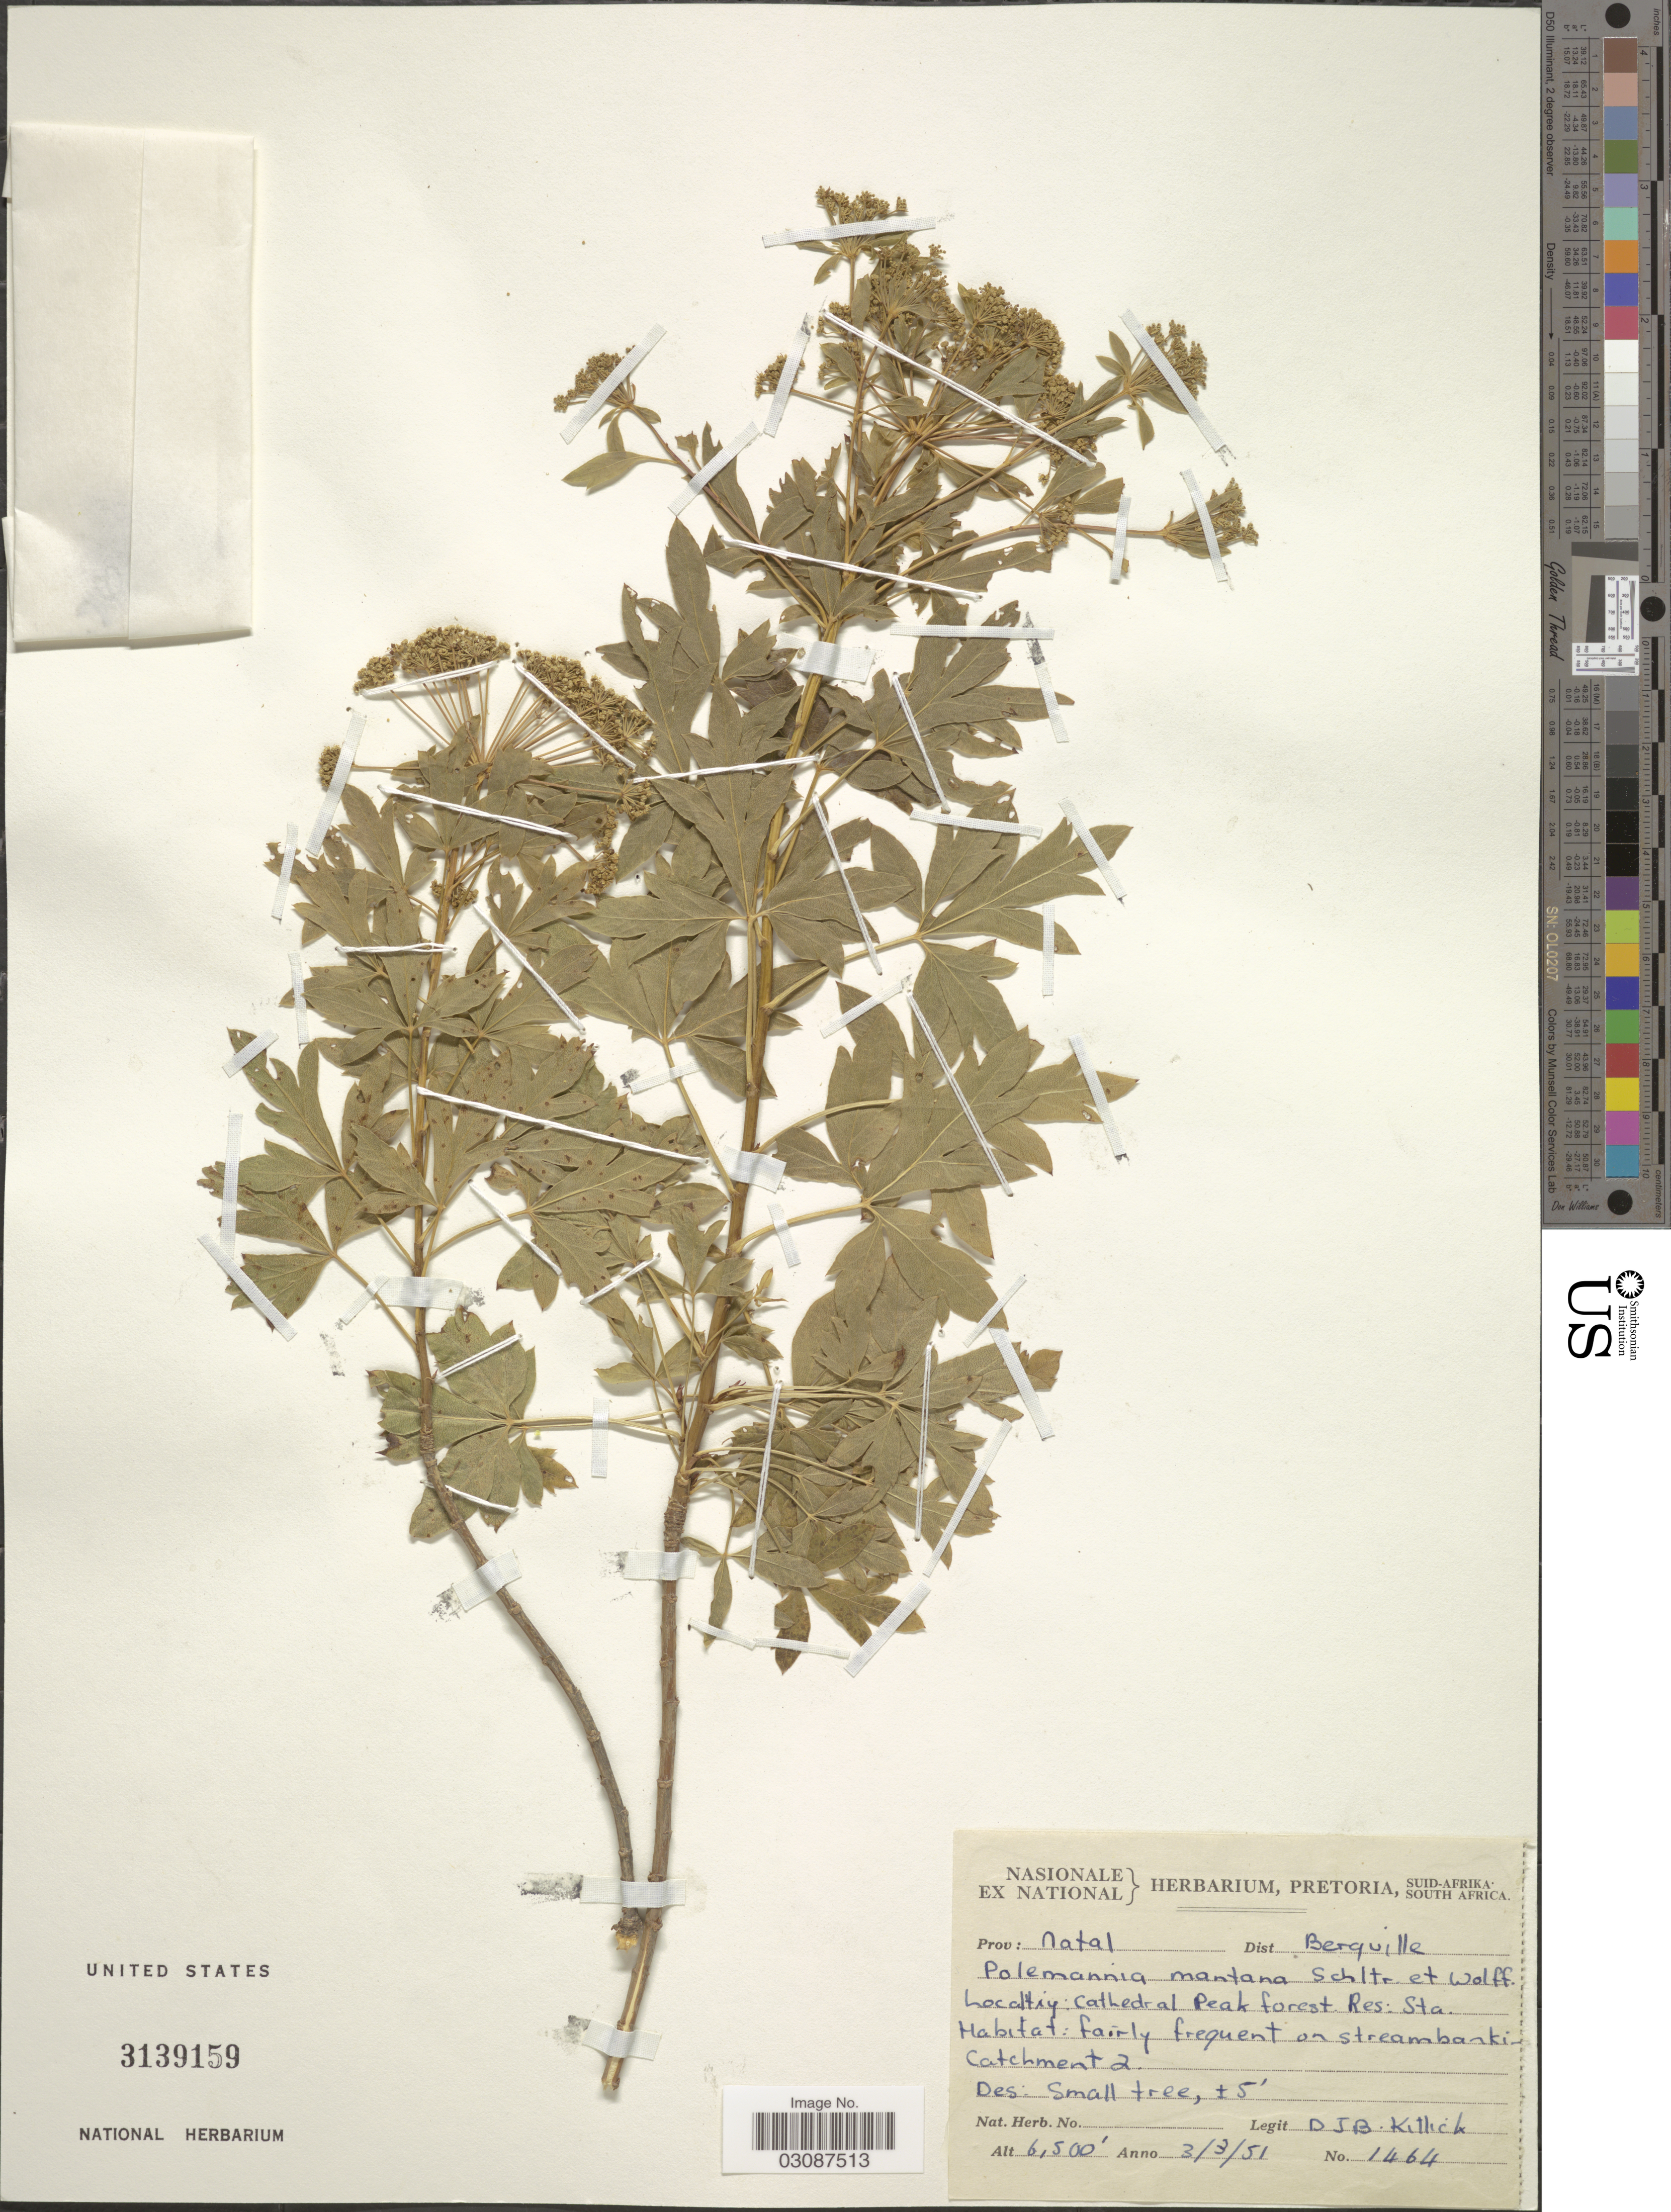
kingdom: Plantae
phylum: Tracheophyta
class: Magnoliopsida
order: Apiales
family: Apiaceae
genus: Polemannia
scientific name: Polemannia montana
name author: Schltr. & H. Wolff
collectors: D. Killick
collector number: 1464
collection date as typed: Transcribed d/m/y: 3/3/51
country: South Africa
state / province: KwaZulu-Natal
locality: Prov: Natal. Dist Bergville. Cathedral Peak forest Res: Sta.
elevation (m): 1981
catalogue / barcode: US 3139159